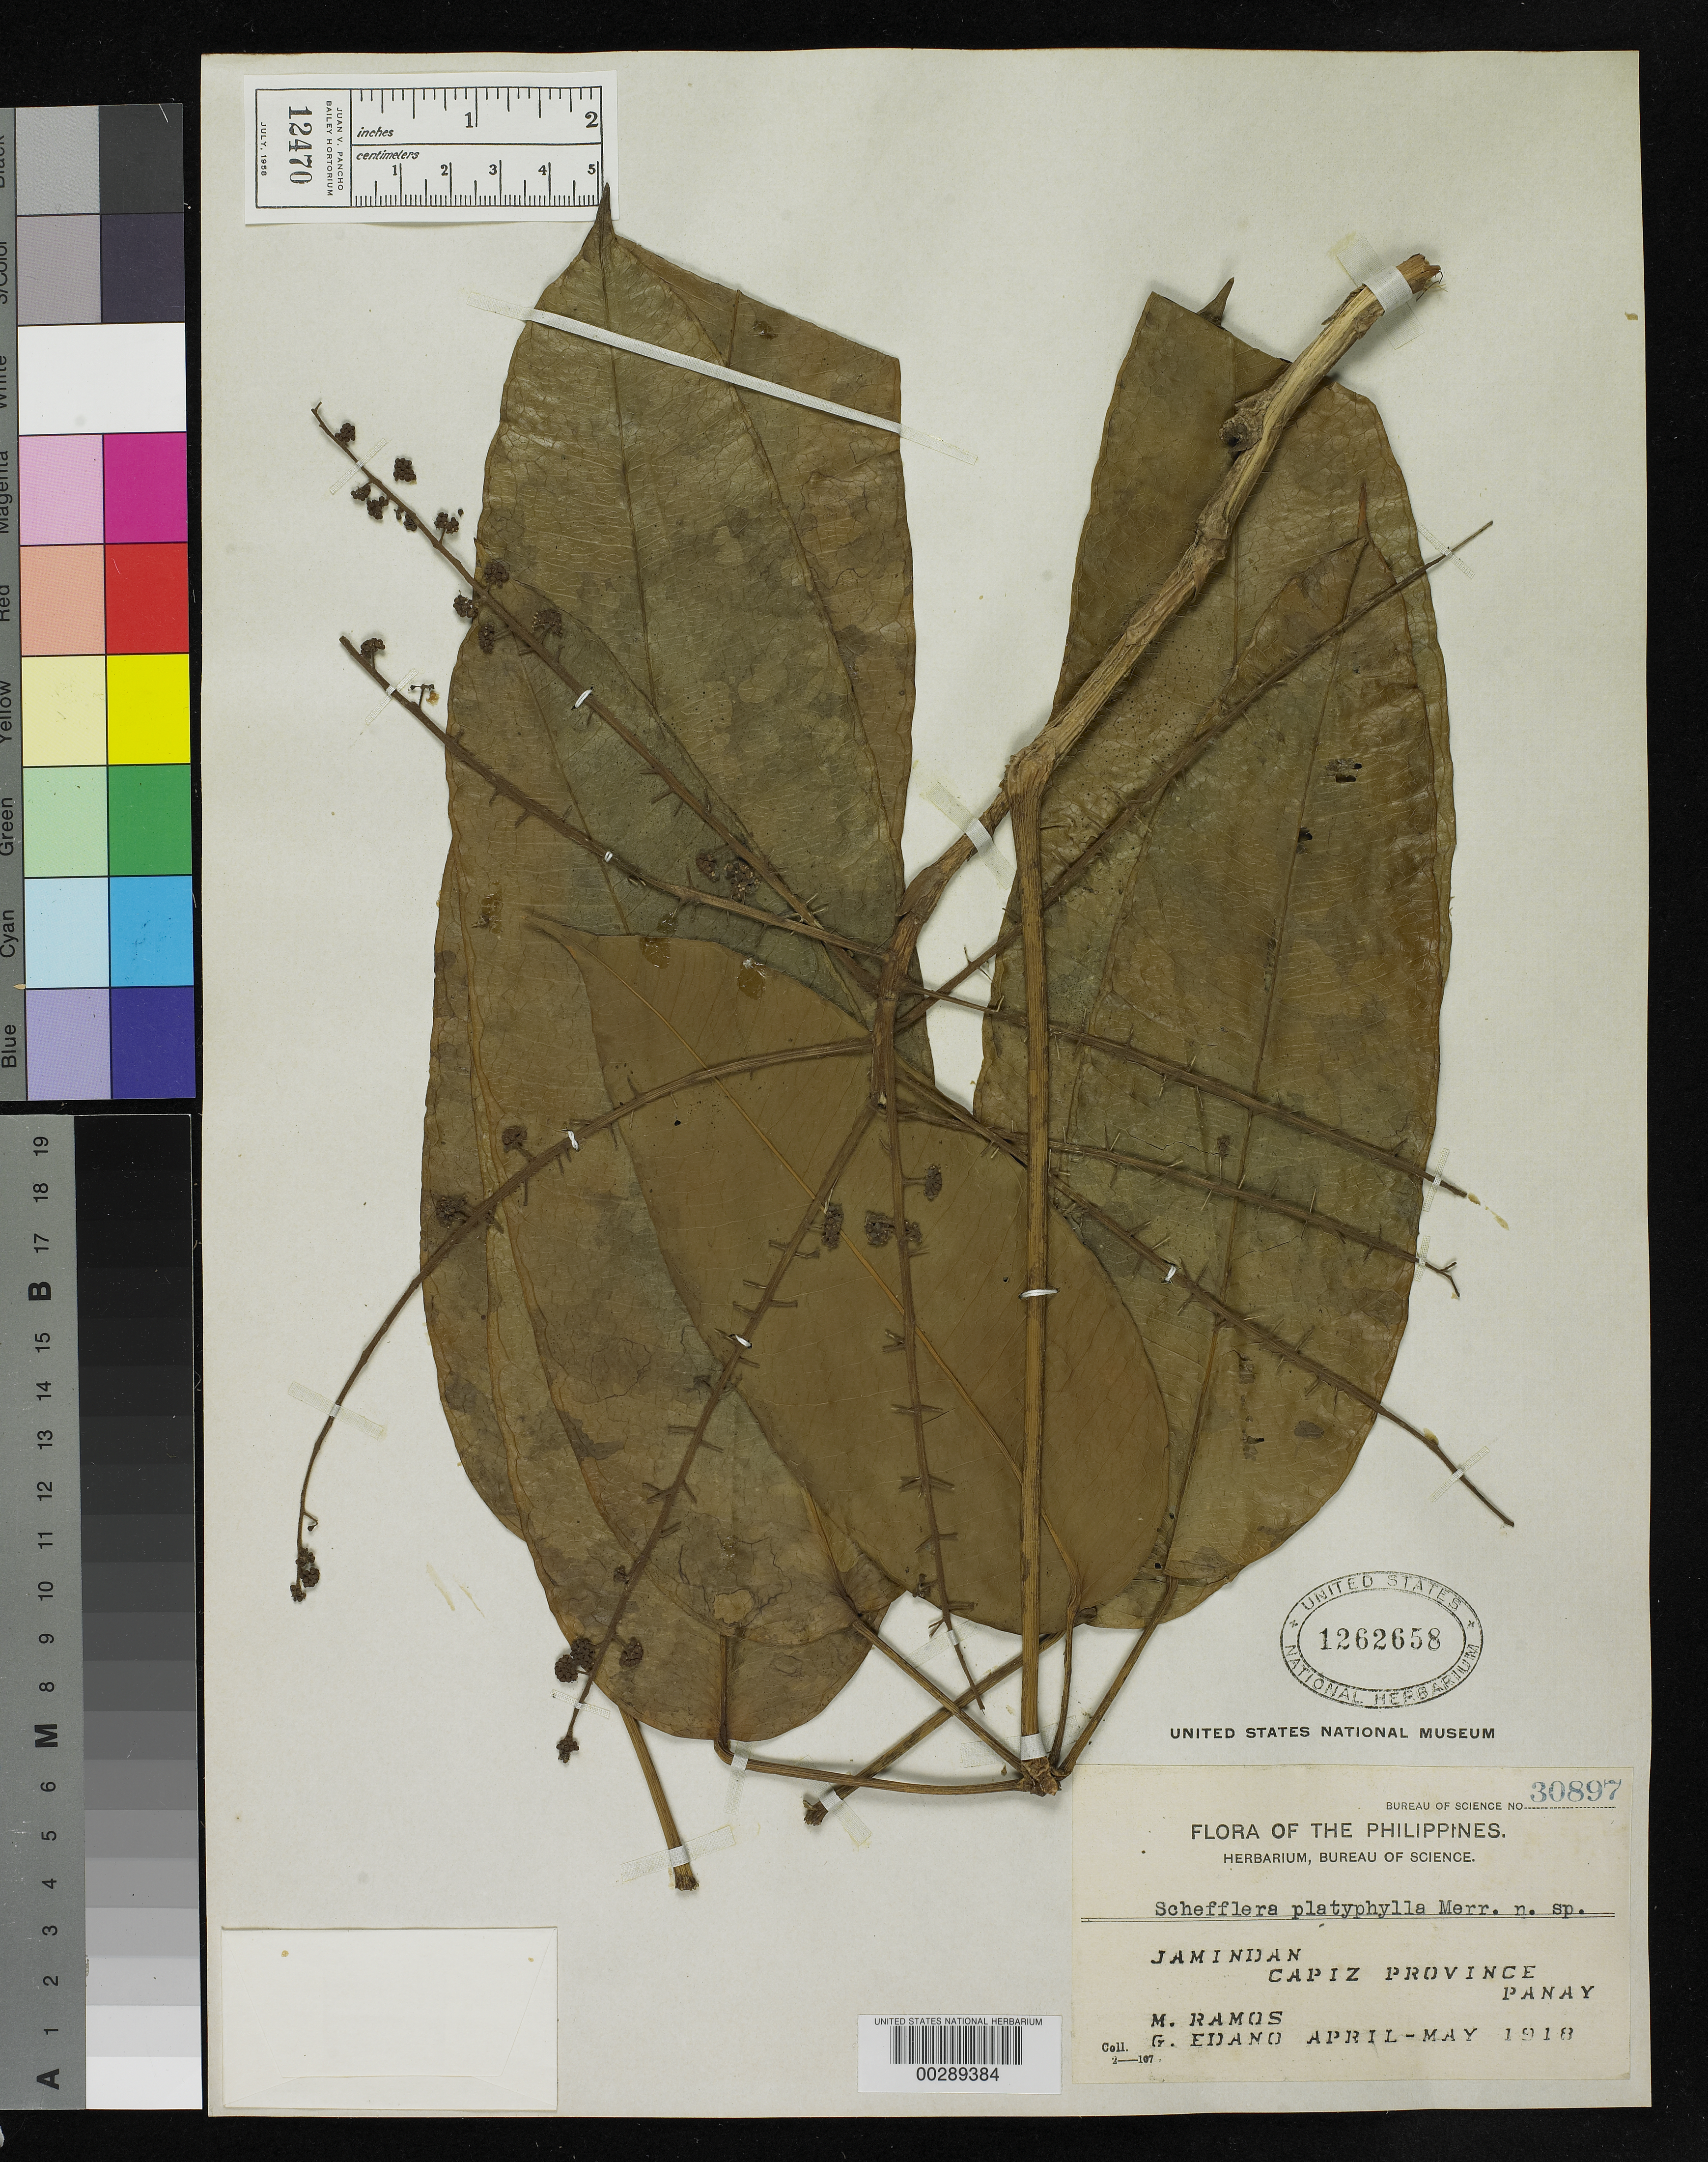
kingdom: Plantae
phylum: Tracheophyta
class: Magnoliopsida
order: Apiales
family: Araliaceae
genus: Schefflera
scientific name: Schefflera platyphylla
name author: Merr.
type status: Isotype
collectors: M. Ramos & G. E. Edaño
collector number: Bur. Sci. 30897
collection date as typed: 17 Apr 1918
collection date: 1918-04-17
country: Philippines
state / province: Western Visayas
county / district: Capiz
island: Panay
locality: Jamindan.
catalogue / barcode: US 1262658